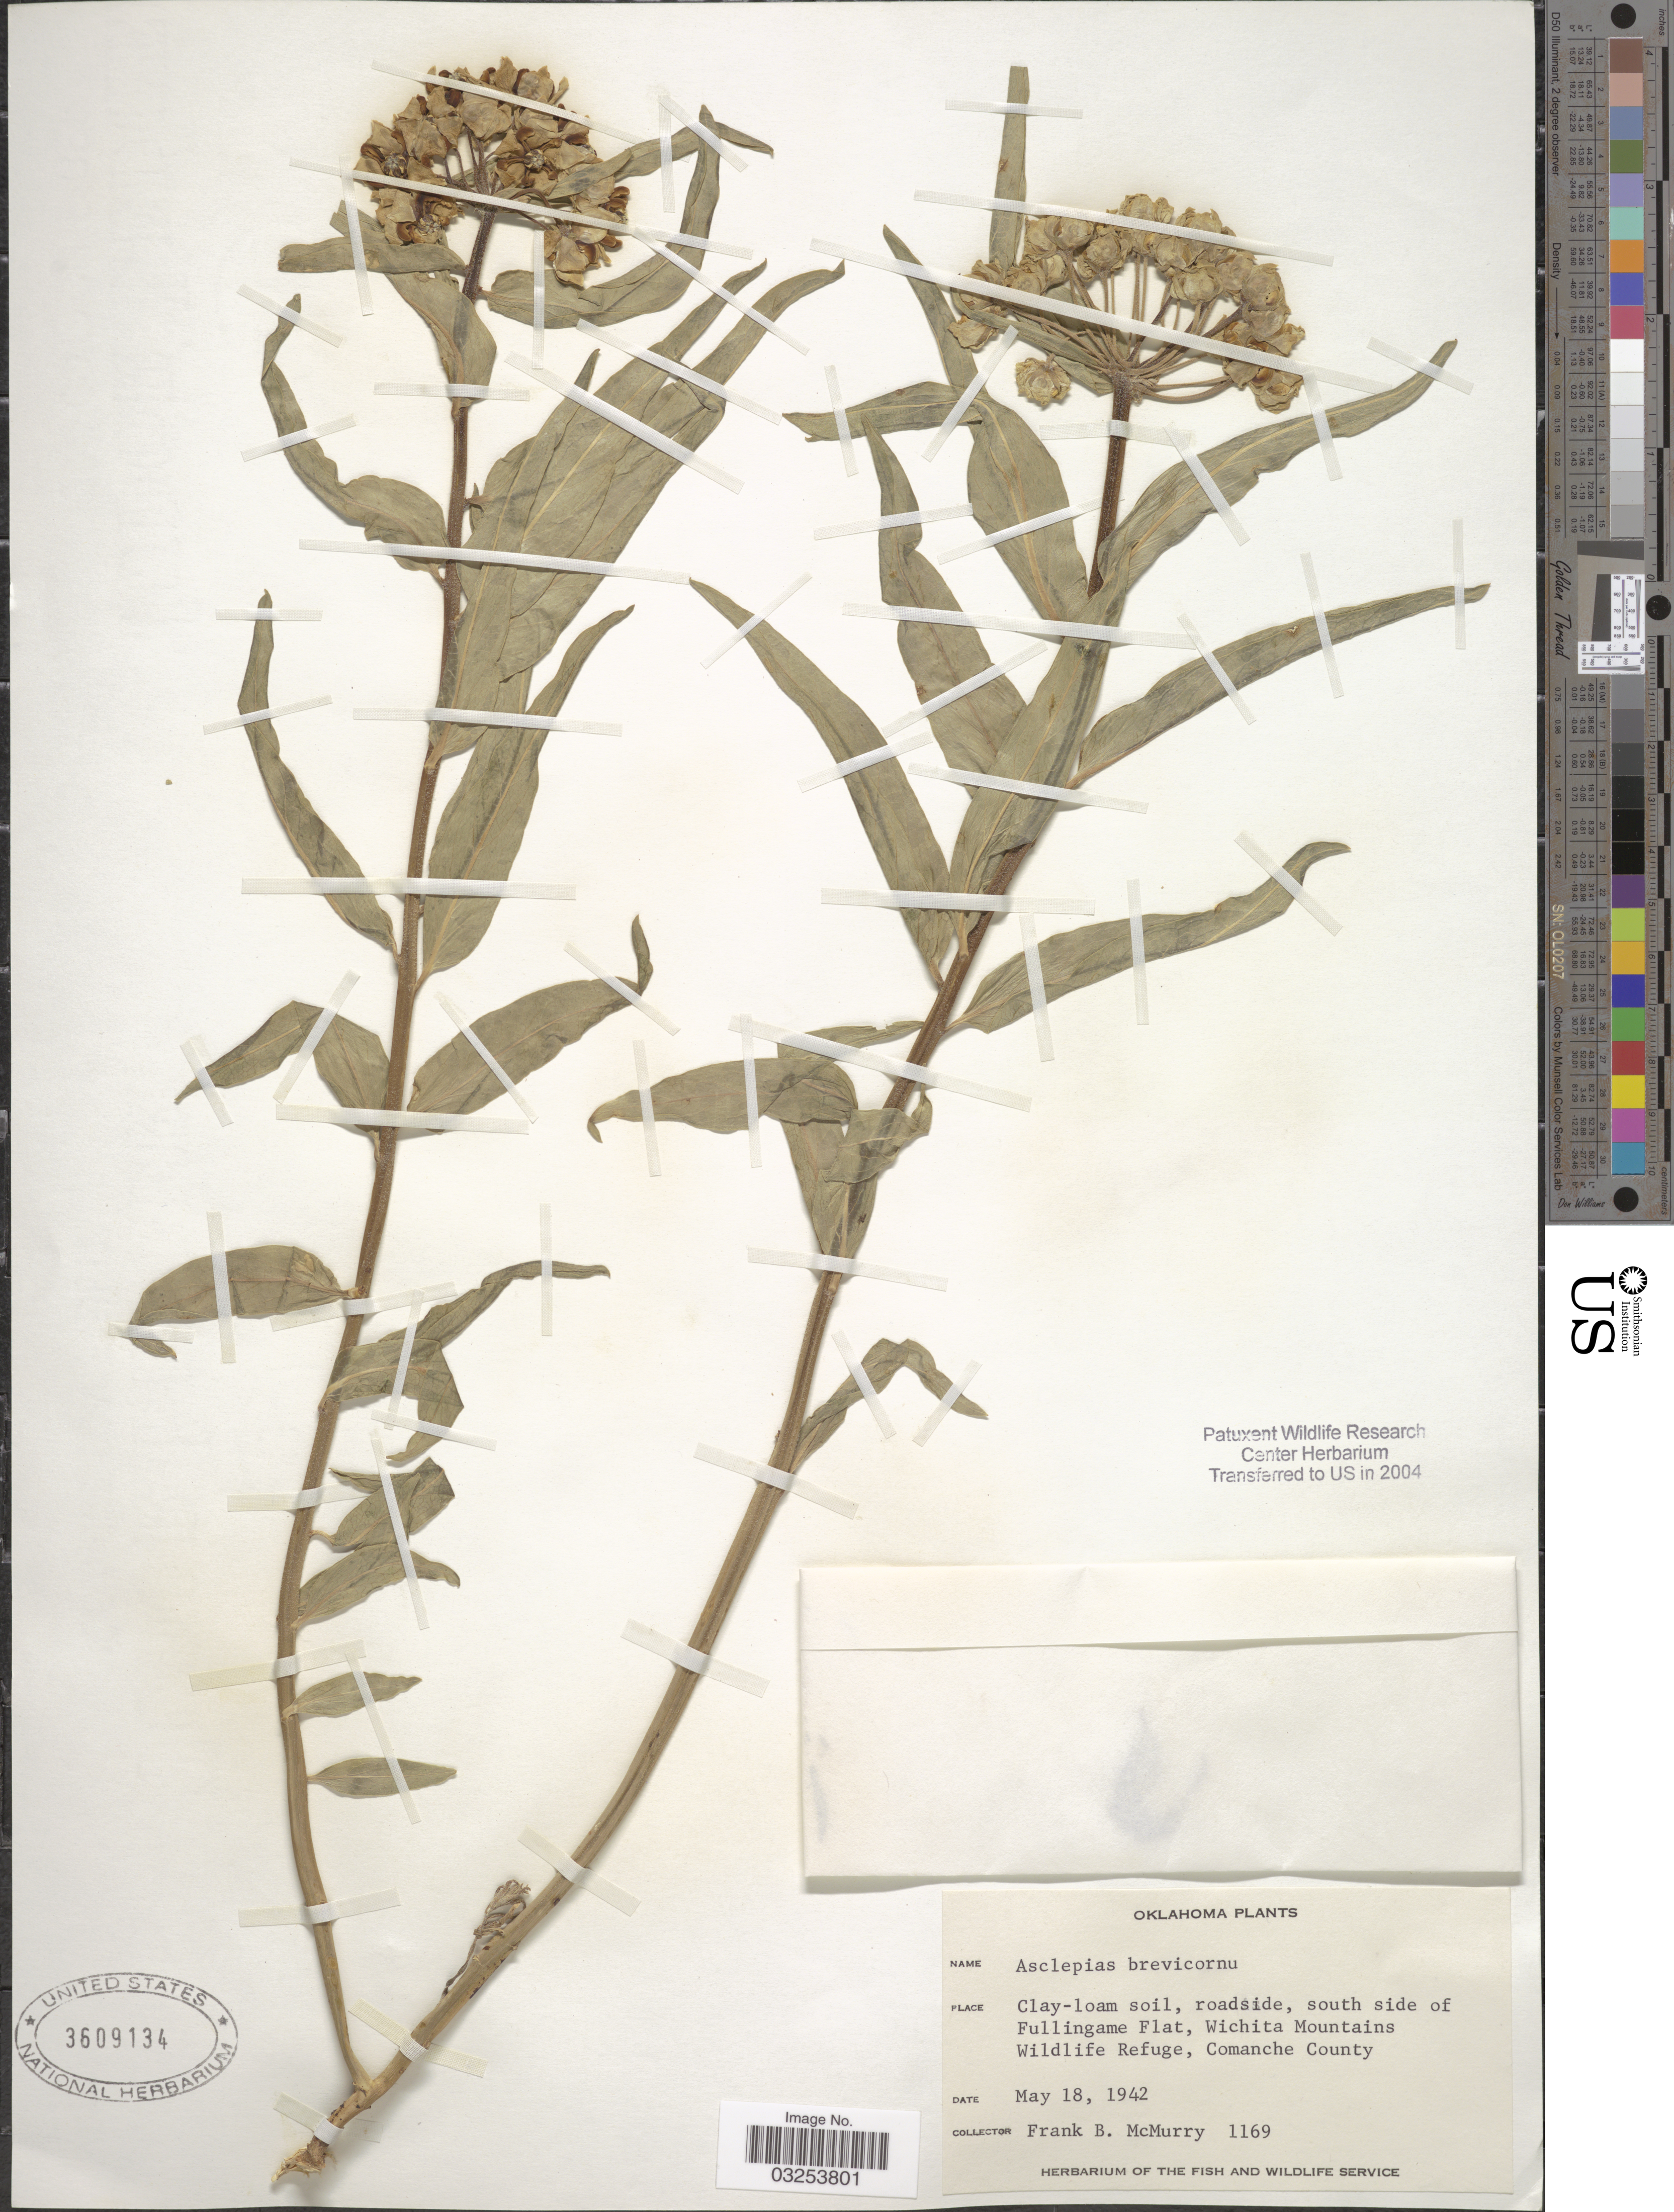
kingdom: Plantae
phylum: Tracheophyta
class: Magnoliopsida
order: Gentianales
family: Apocynaceae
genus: Asclepias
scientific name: Asclepias asperula subsp. capricornus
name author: Woodson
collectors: F. B. McMurry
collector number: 1169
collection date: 1942-05-18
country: United States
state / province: Oklahoma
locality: South side of Fullingame Flat, Wichita Mountains Wildlife Refuge, Comanche County.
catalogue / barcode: US 3609134